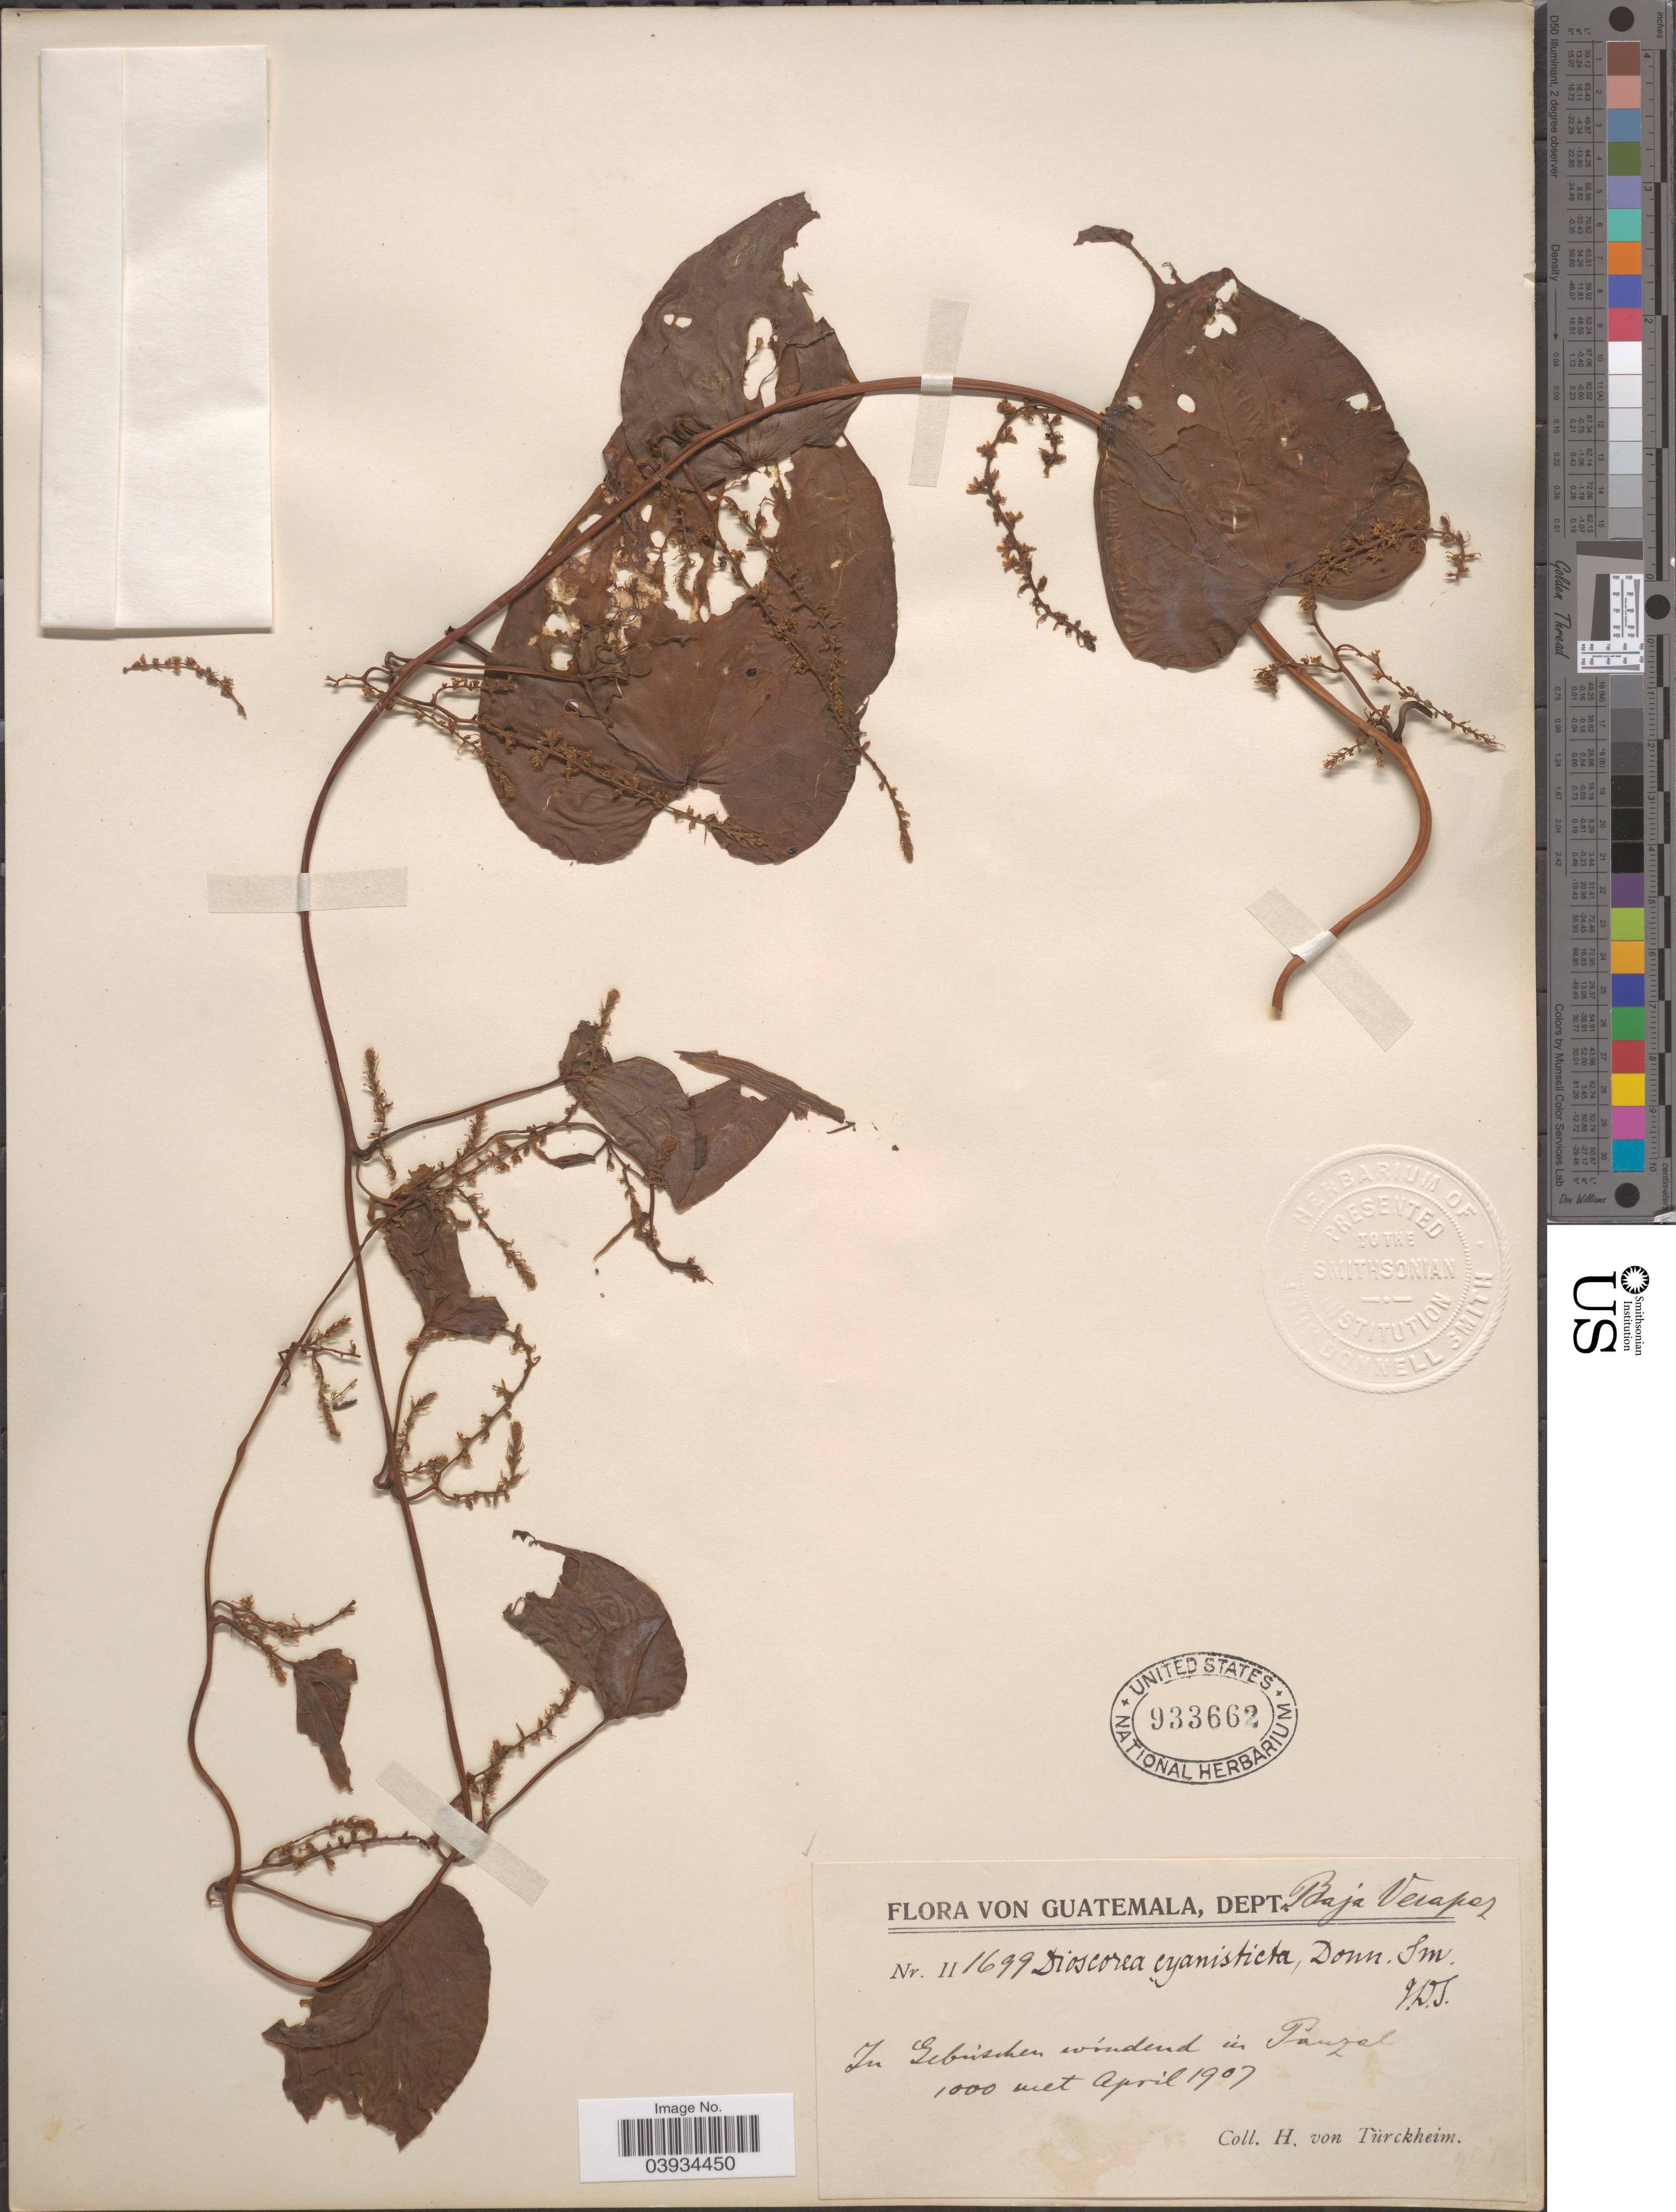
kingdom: Plantae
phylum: Tracheophyta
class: Liliopsida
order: Dioscoreales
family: Dioscoreaceae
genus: Dioscorea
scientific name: Dioscorea cyanisticta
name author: Donn. Sm.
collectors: H. von Türckheim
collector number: II1699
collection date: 1907-04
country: Guatemala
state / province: Baja Verapaz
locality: Dept. Baja Verapaz. In Gebuschen windend in Panzal.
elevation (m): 1000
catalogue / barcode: US 933662